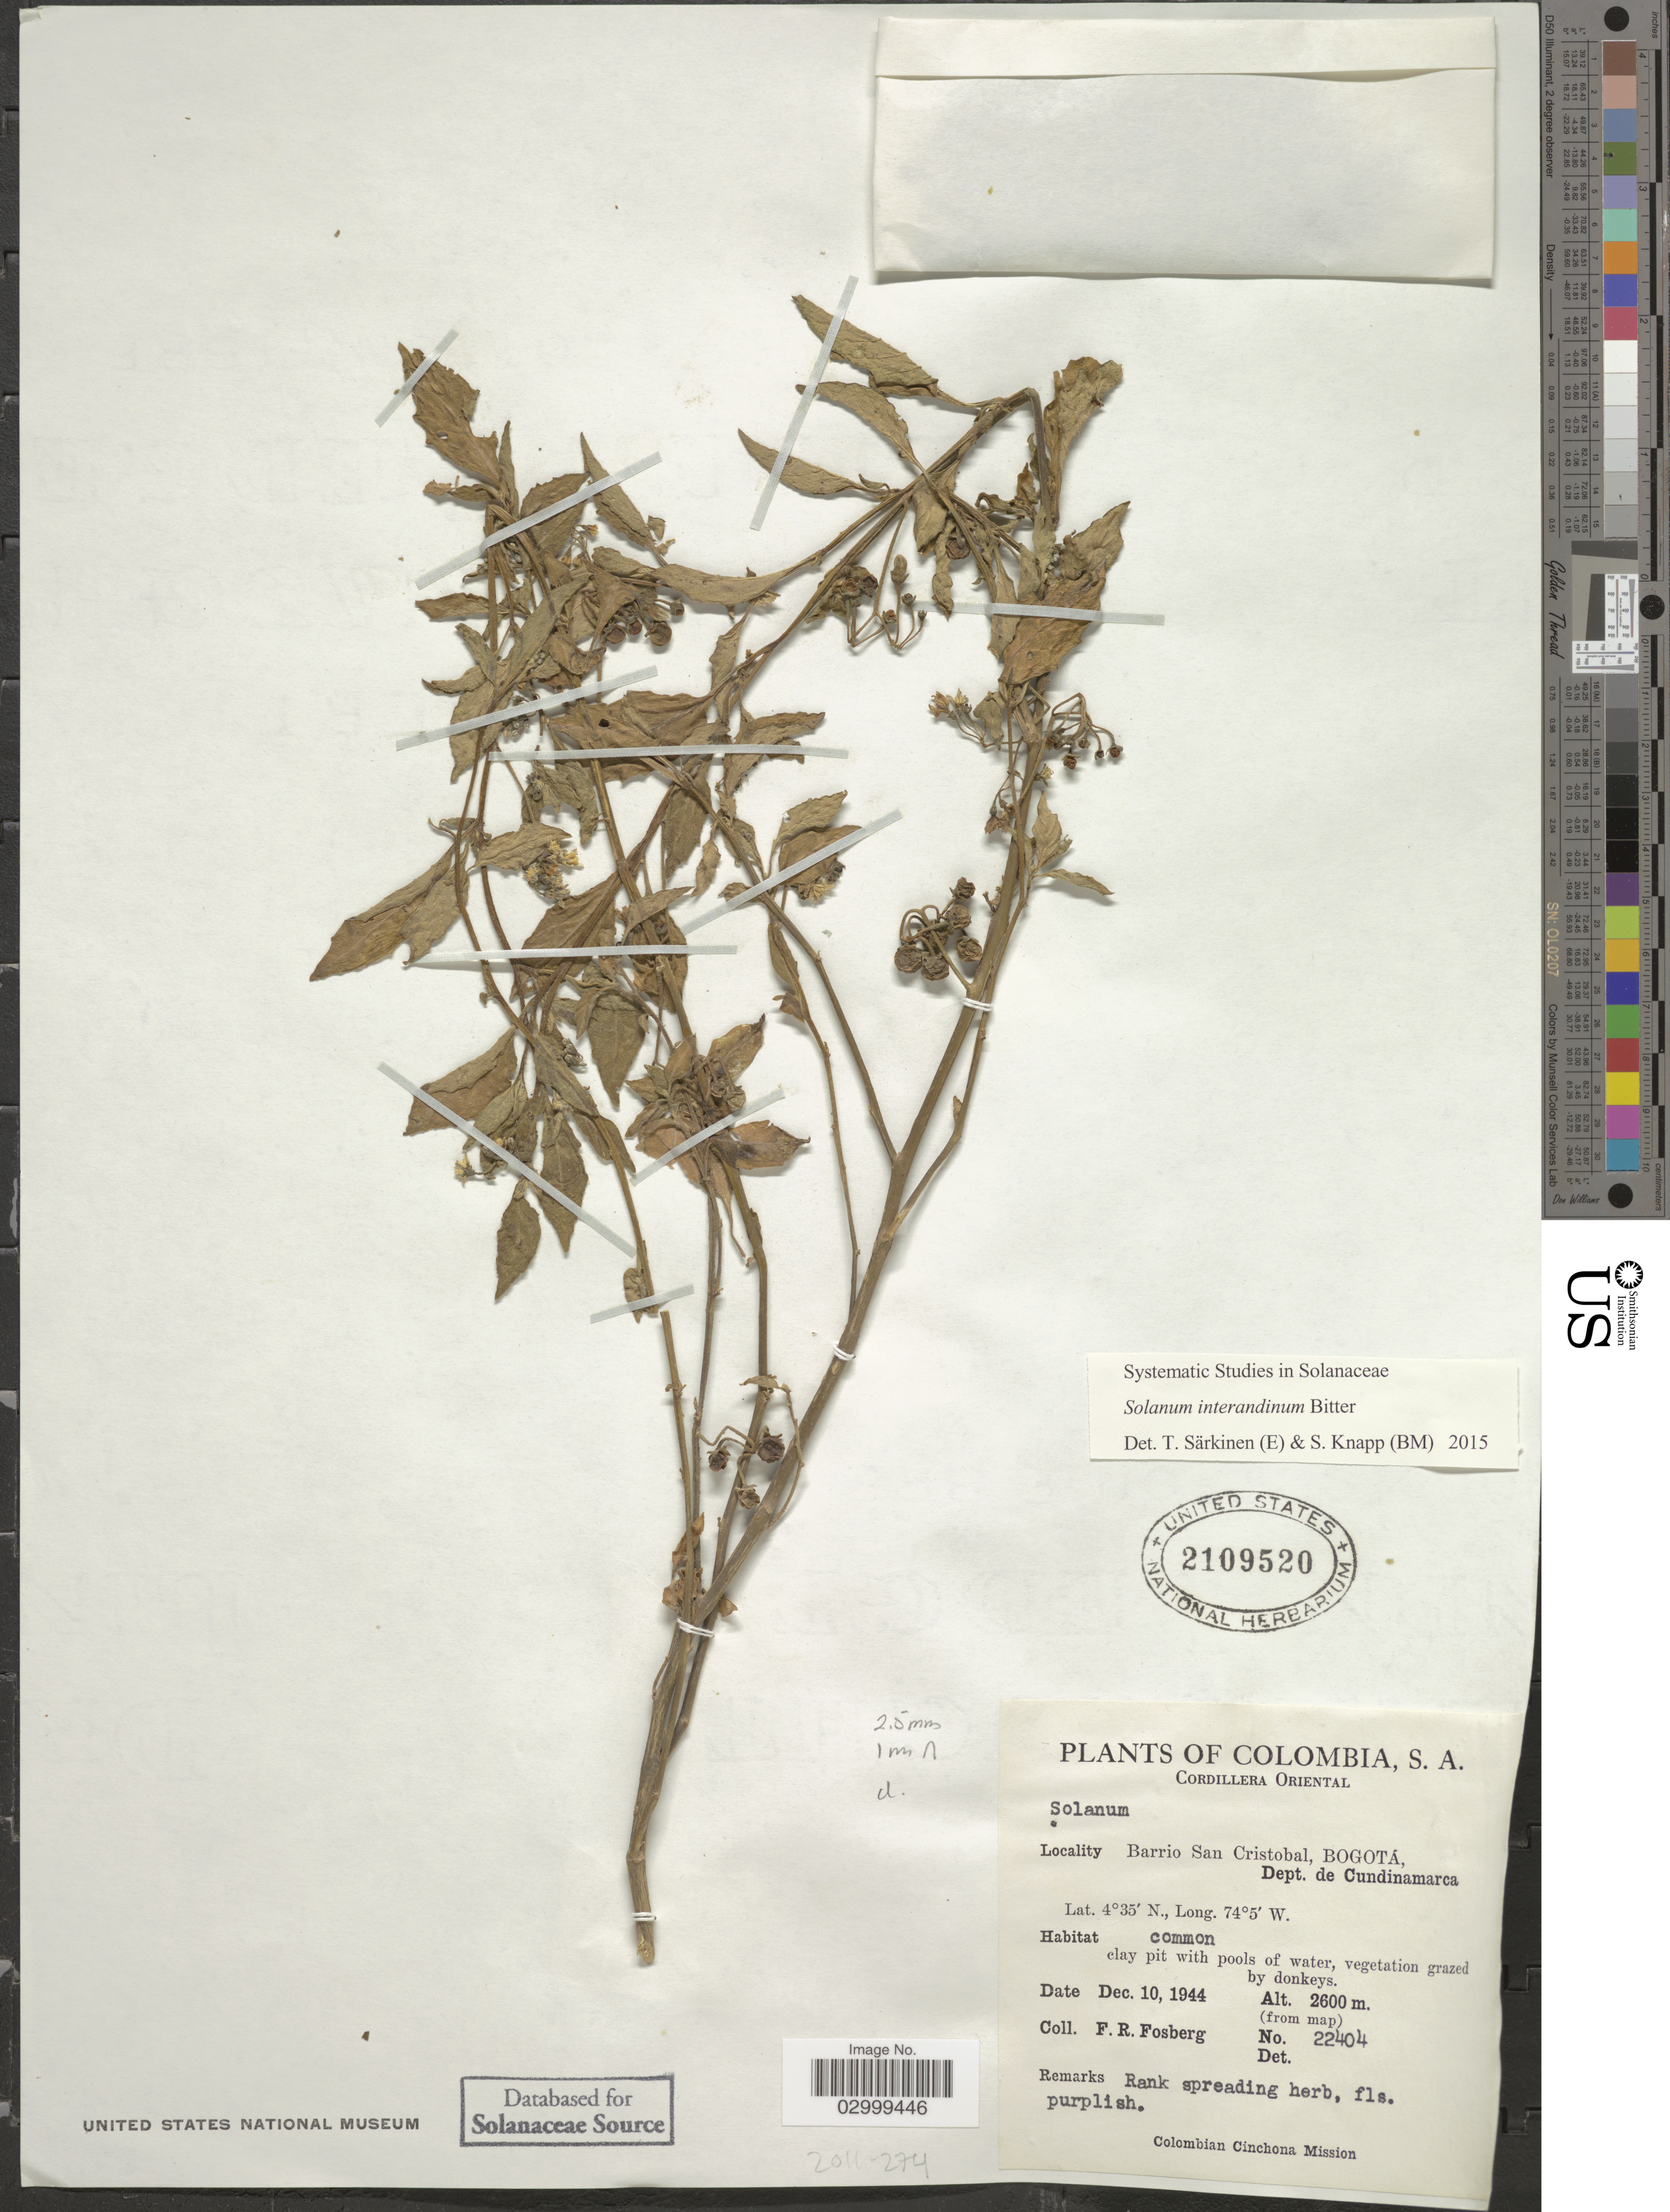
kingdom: Plantae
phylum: Tracheophyta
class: Magnoliopsida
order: Solanales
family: Solanaceae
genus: Solanum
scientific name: Solanum interandinum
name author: Bitter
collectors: F. R. Fosberg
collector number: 22404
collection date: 1944-12-10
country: Colombia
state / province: Cundinamarca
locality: Cordillera Oriental. Barrio San Cristobal, Bogotá, Dept. de Cundinamarca.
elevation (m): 2600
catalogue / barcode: US 2109520